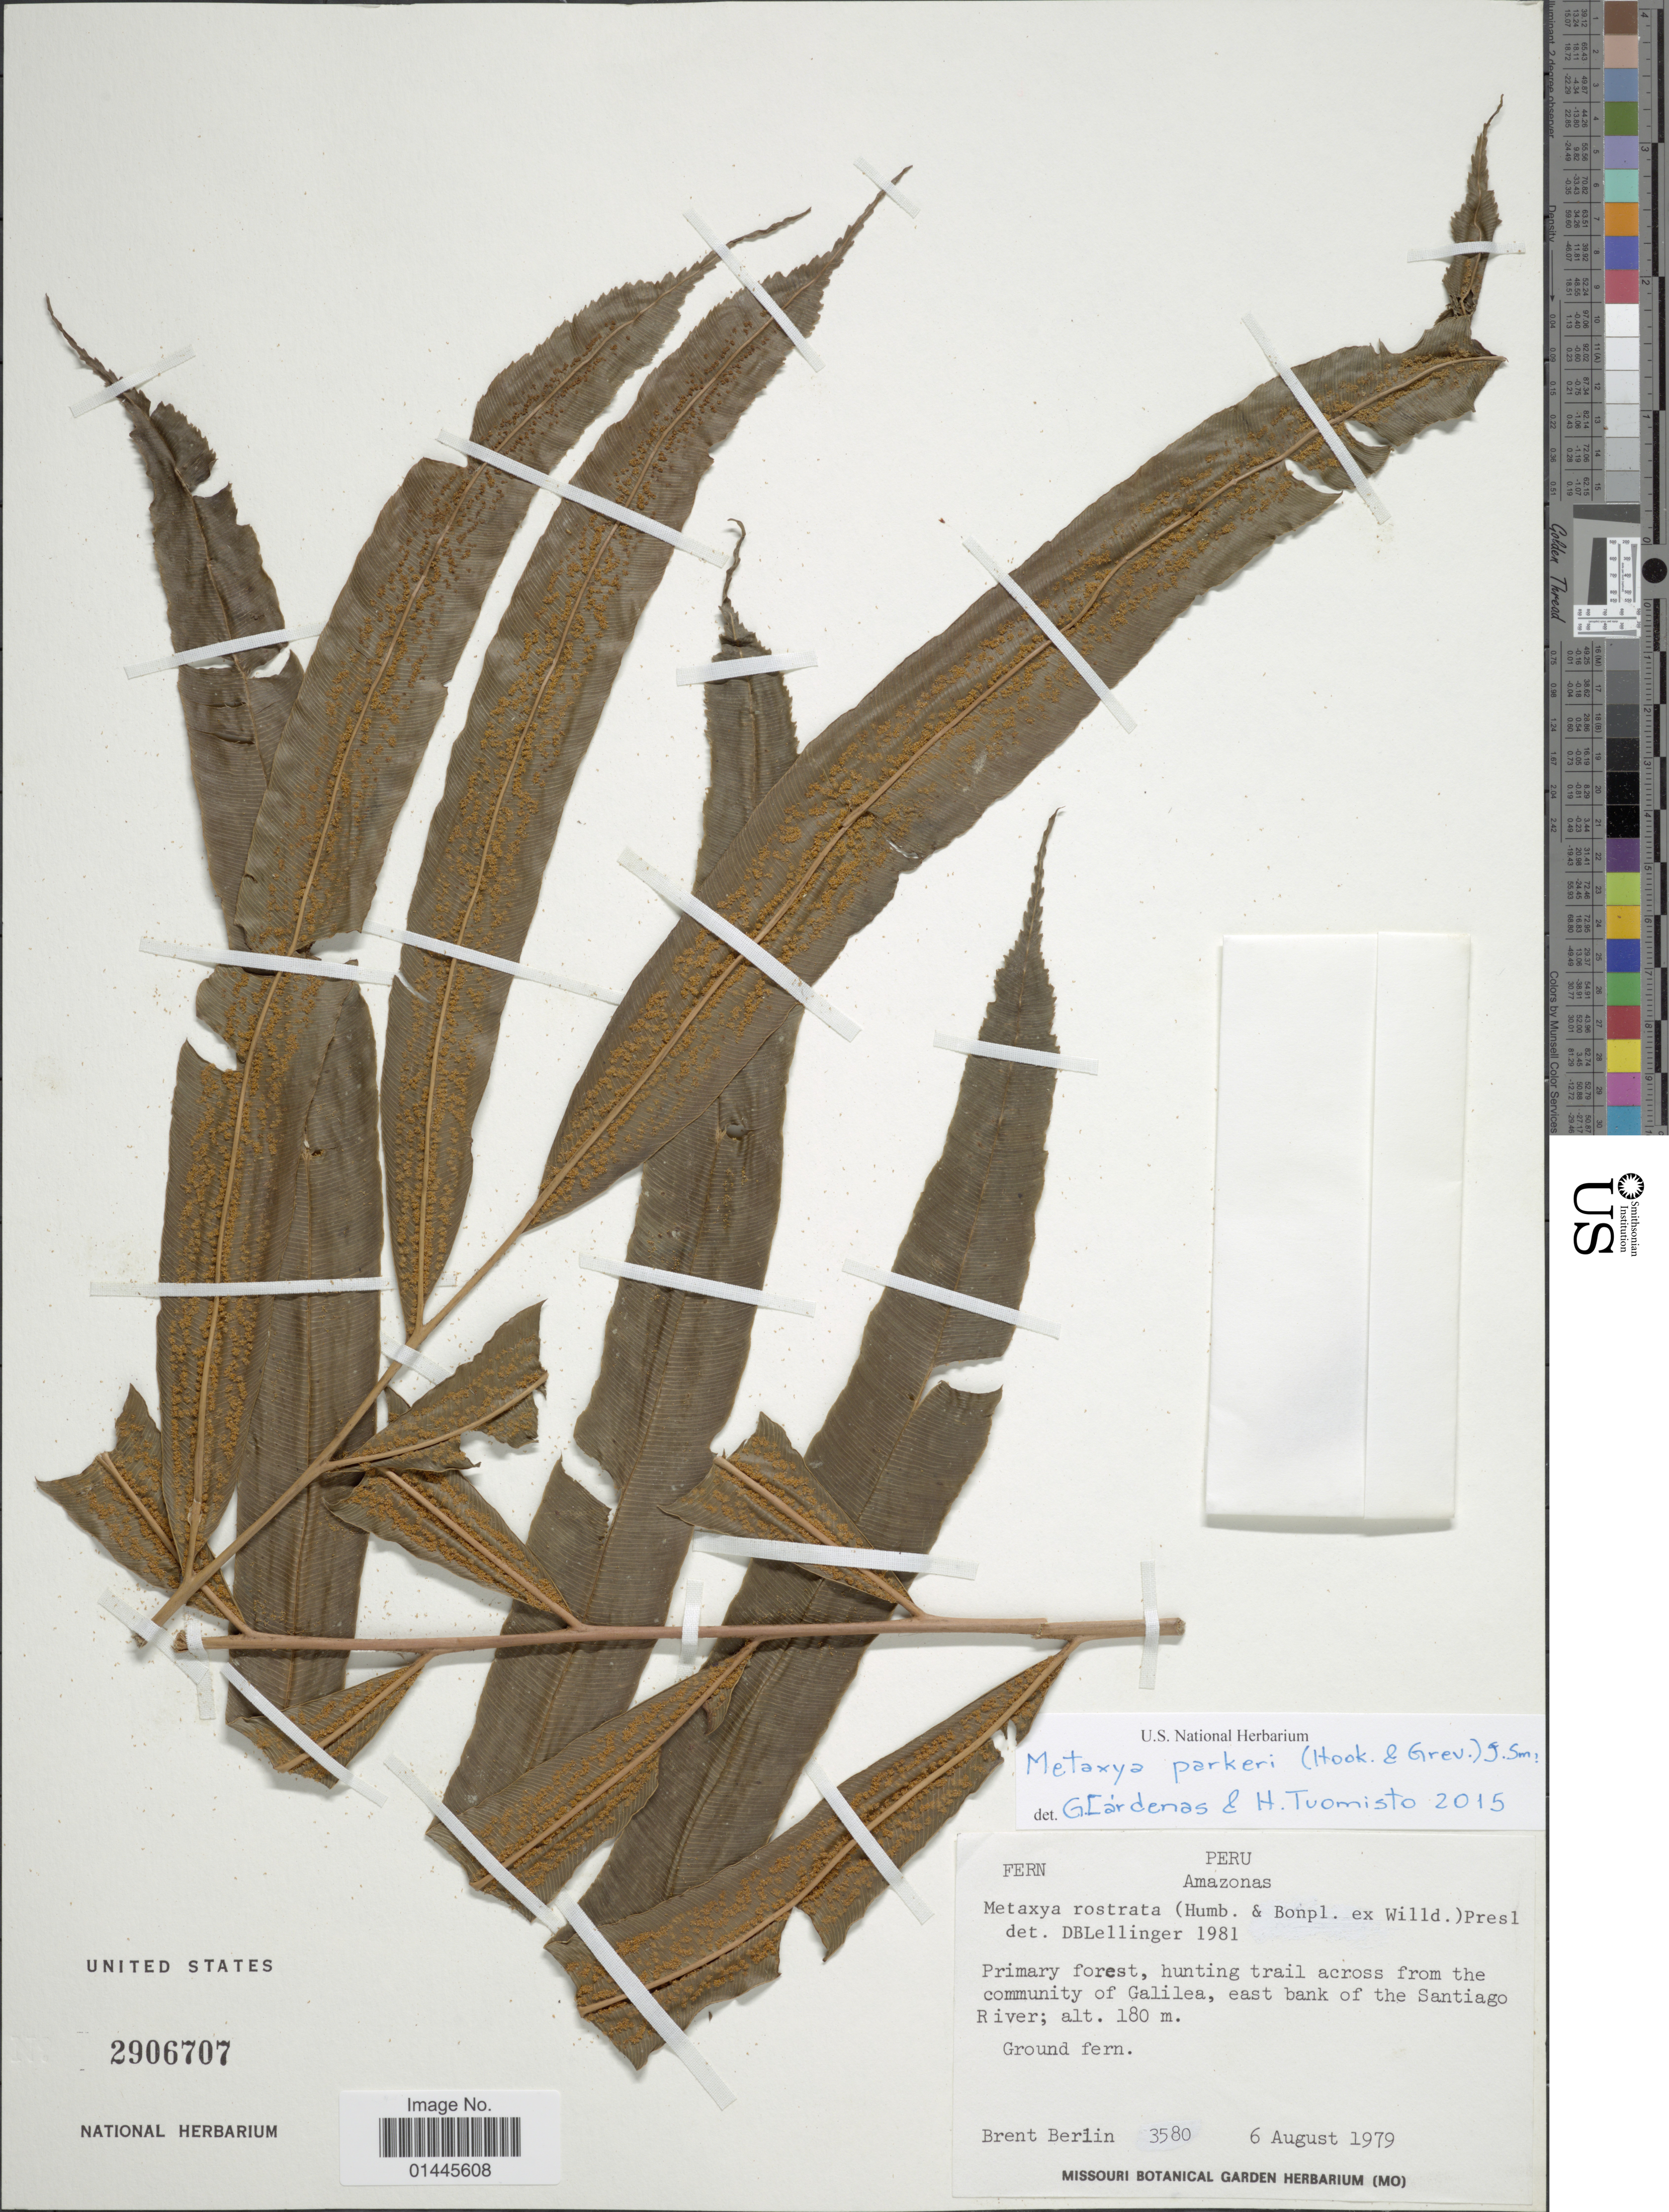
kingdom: Plantae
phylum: Tracheophyta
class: Polypodiopsida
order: Cyatheales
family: Metaxyaceae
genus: Metaxya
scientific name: Metaxya parkeri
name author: (Hook. & Grev.) J. Sm.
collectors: B. Berlin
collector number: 3580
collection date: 1979-08-06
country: Peru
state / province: Amazonas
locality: Hunting trail across from the community of Galilea, east bank of the Santiago River.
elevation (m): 180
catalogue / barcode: US 2906707